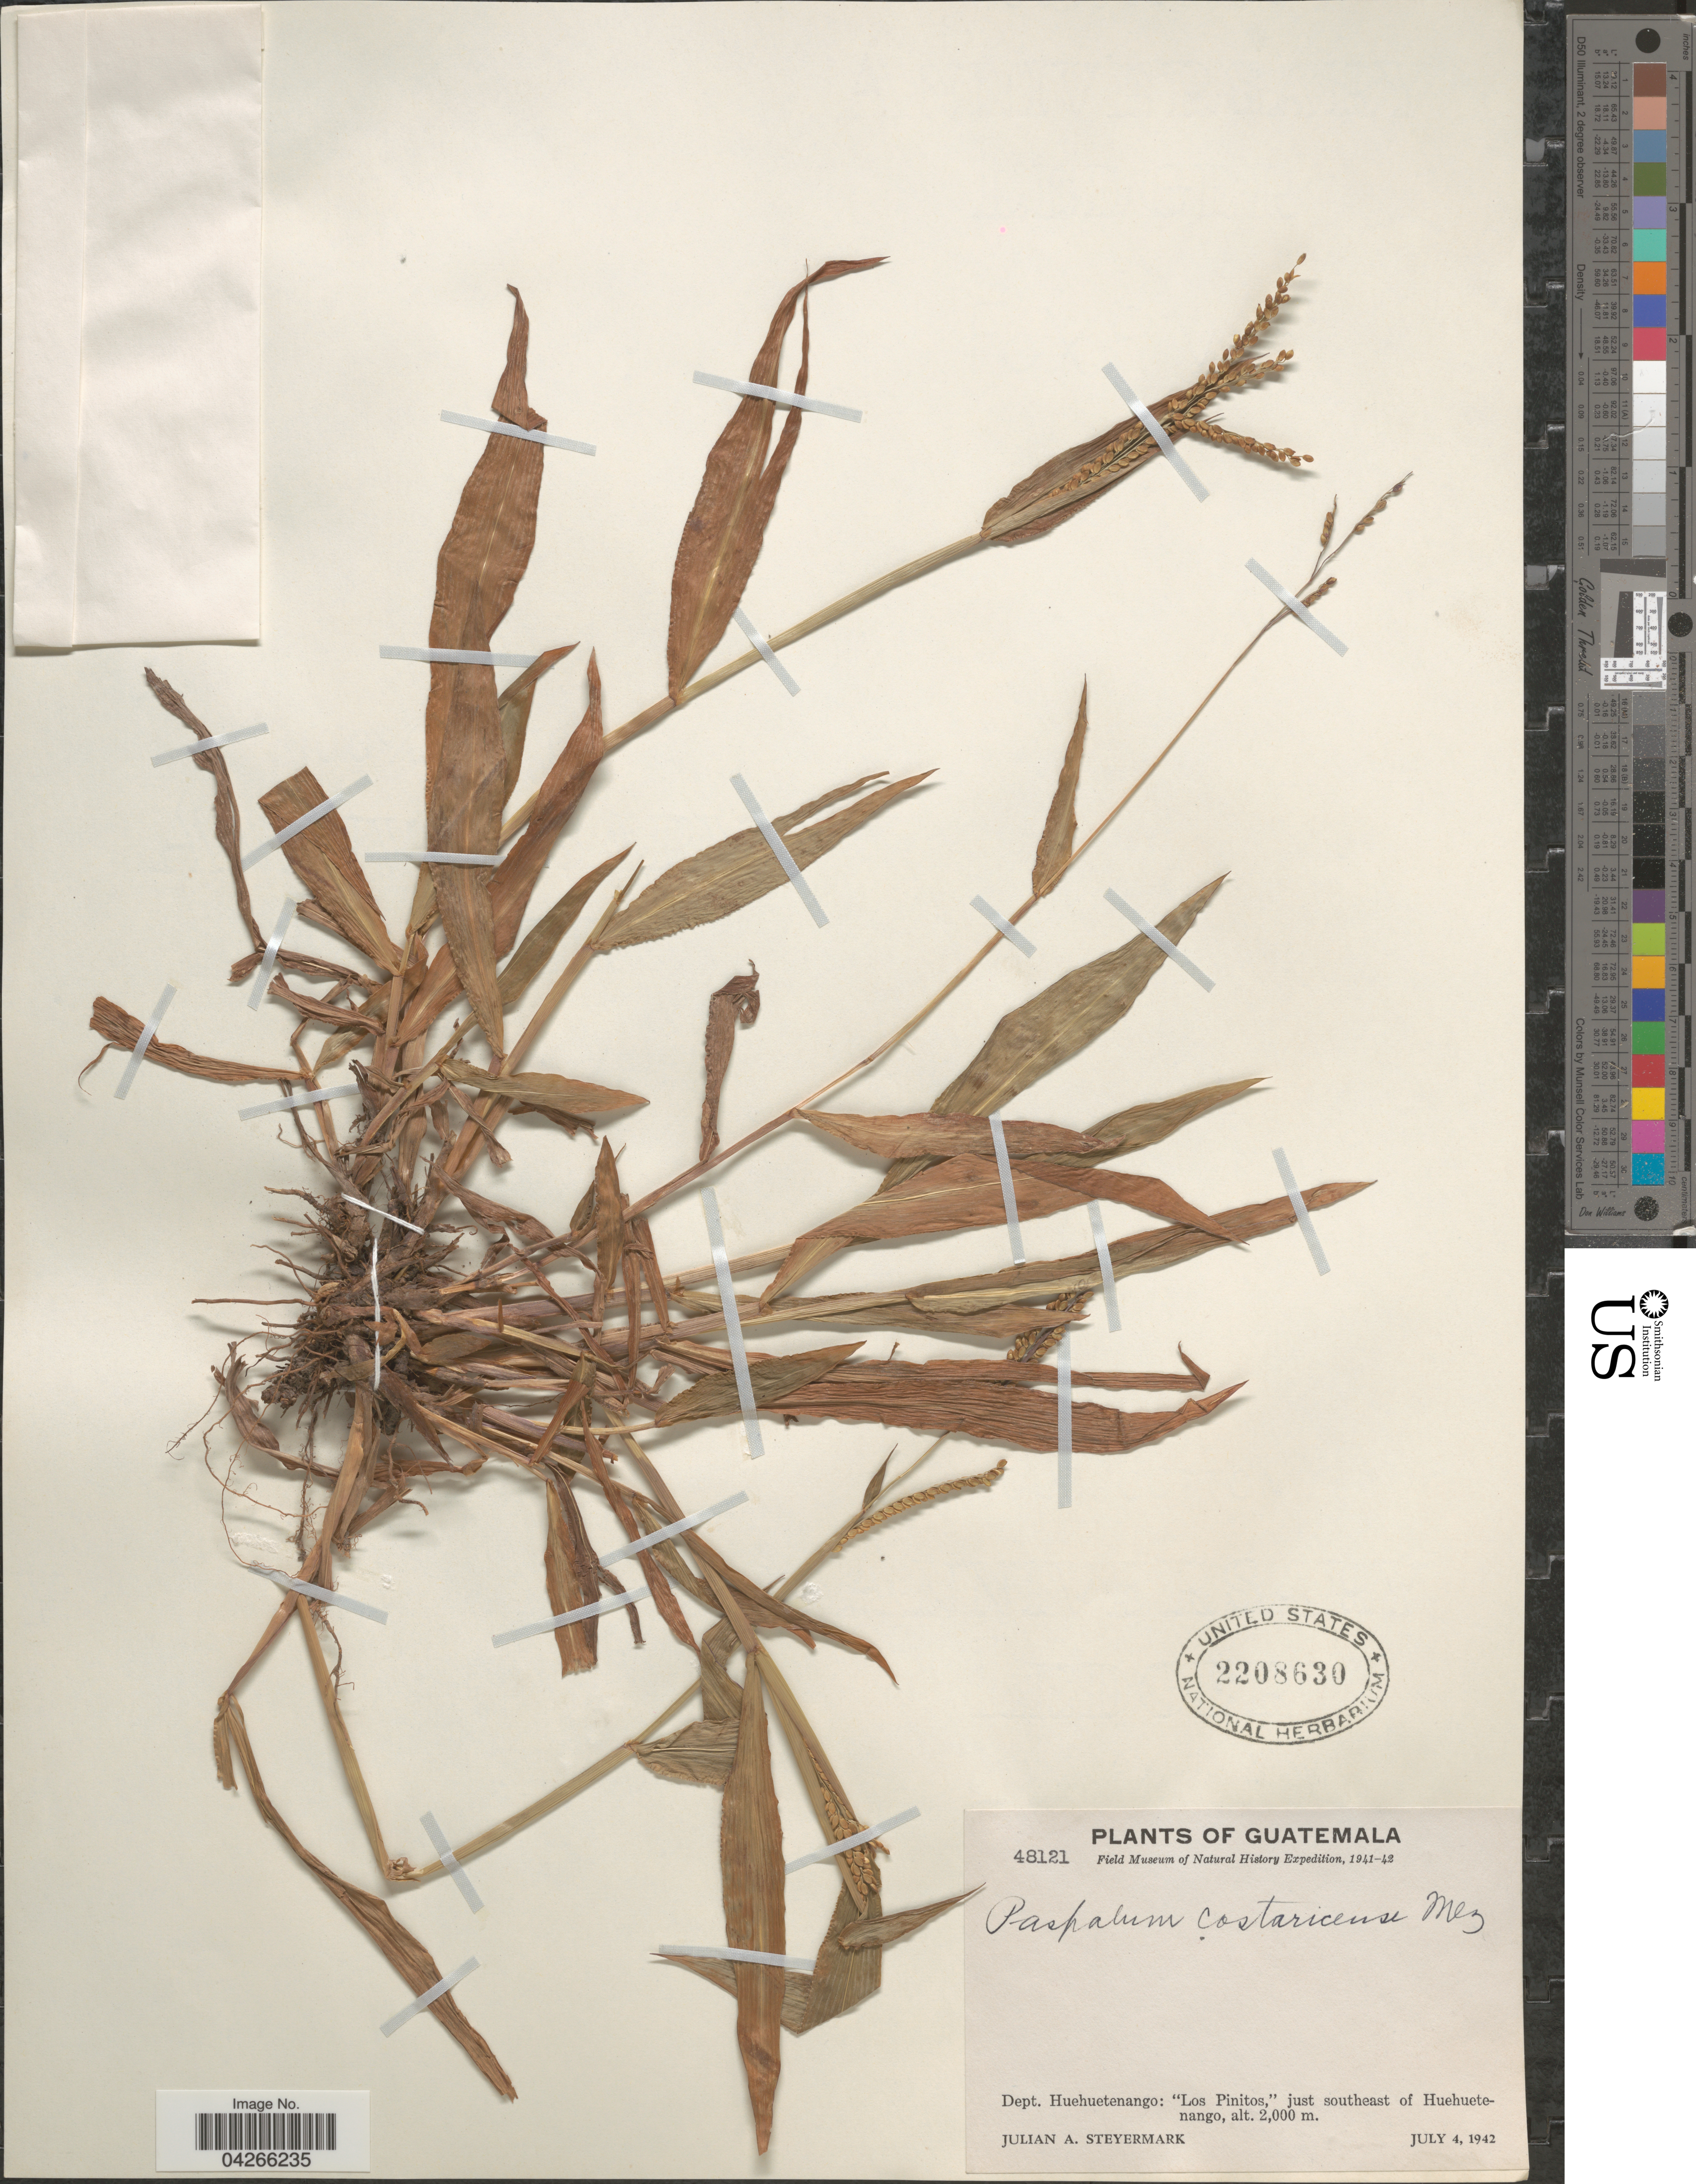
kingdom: Plantae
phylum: Tracheophyta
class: Liliopsida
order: Poales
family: Poaceae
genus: Paspalum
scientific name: Paspalum costaricense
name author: Mez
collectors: J. Steyermark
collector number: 48121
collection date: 1942-07-04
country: Guatemala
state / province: Huehuetenango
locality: Field Museum of Natural History Expedition, 1941-42. Dept. Huehuetenango: "Los Pinitos," just southeast of Huehuetenango.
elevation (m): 2000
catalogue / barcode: US 2208630